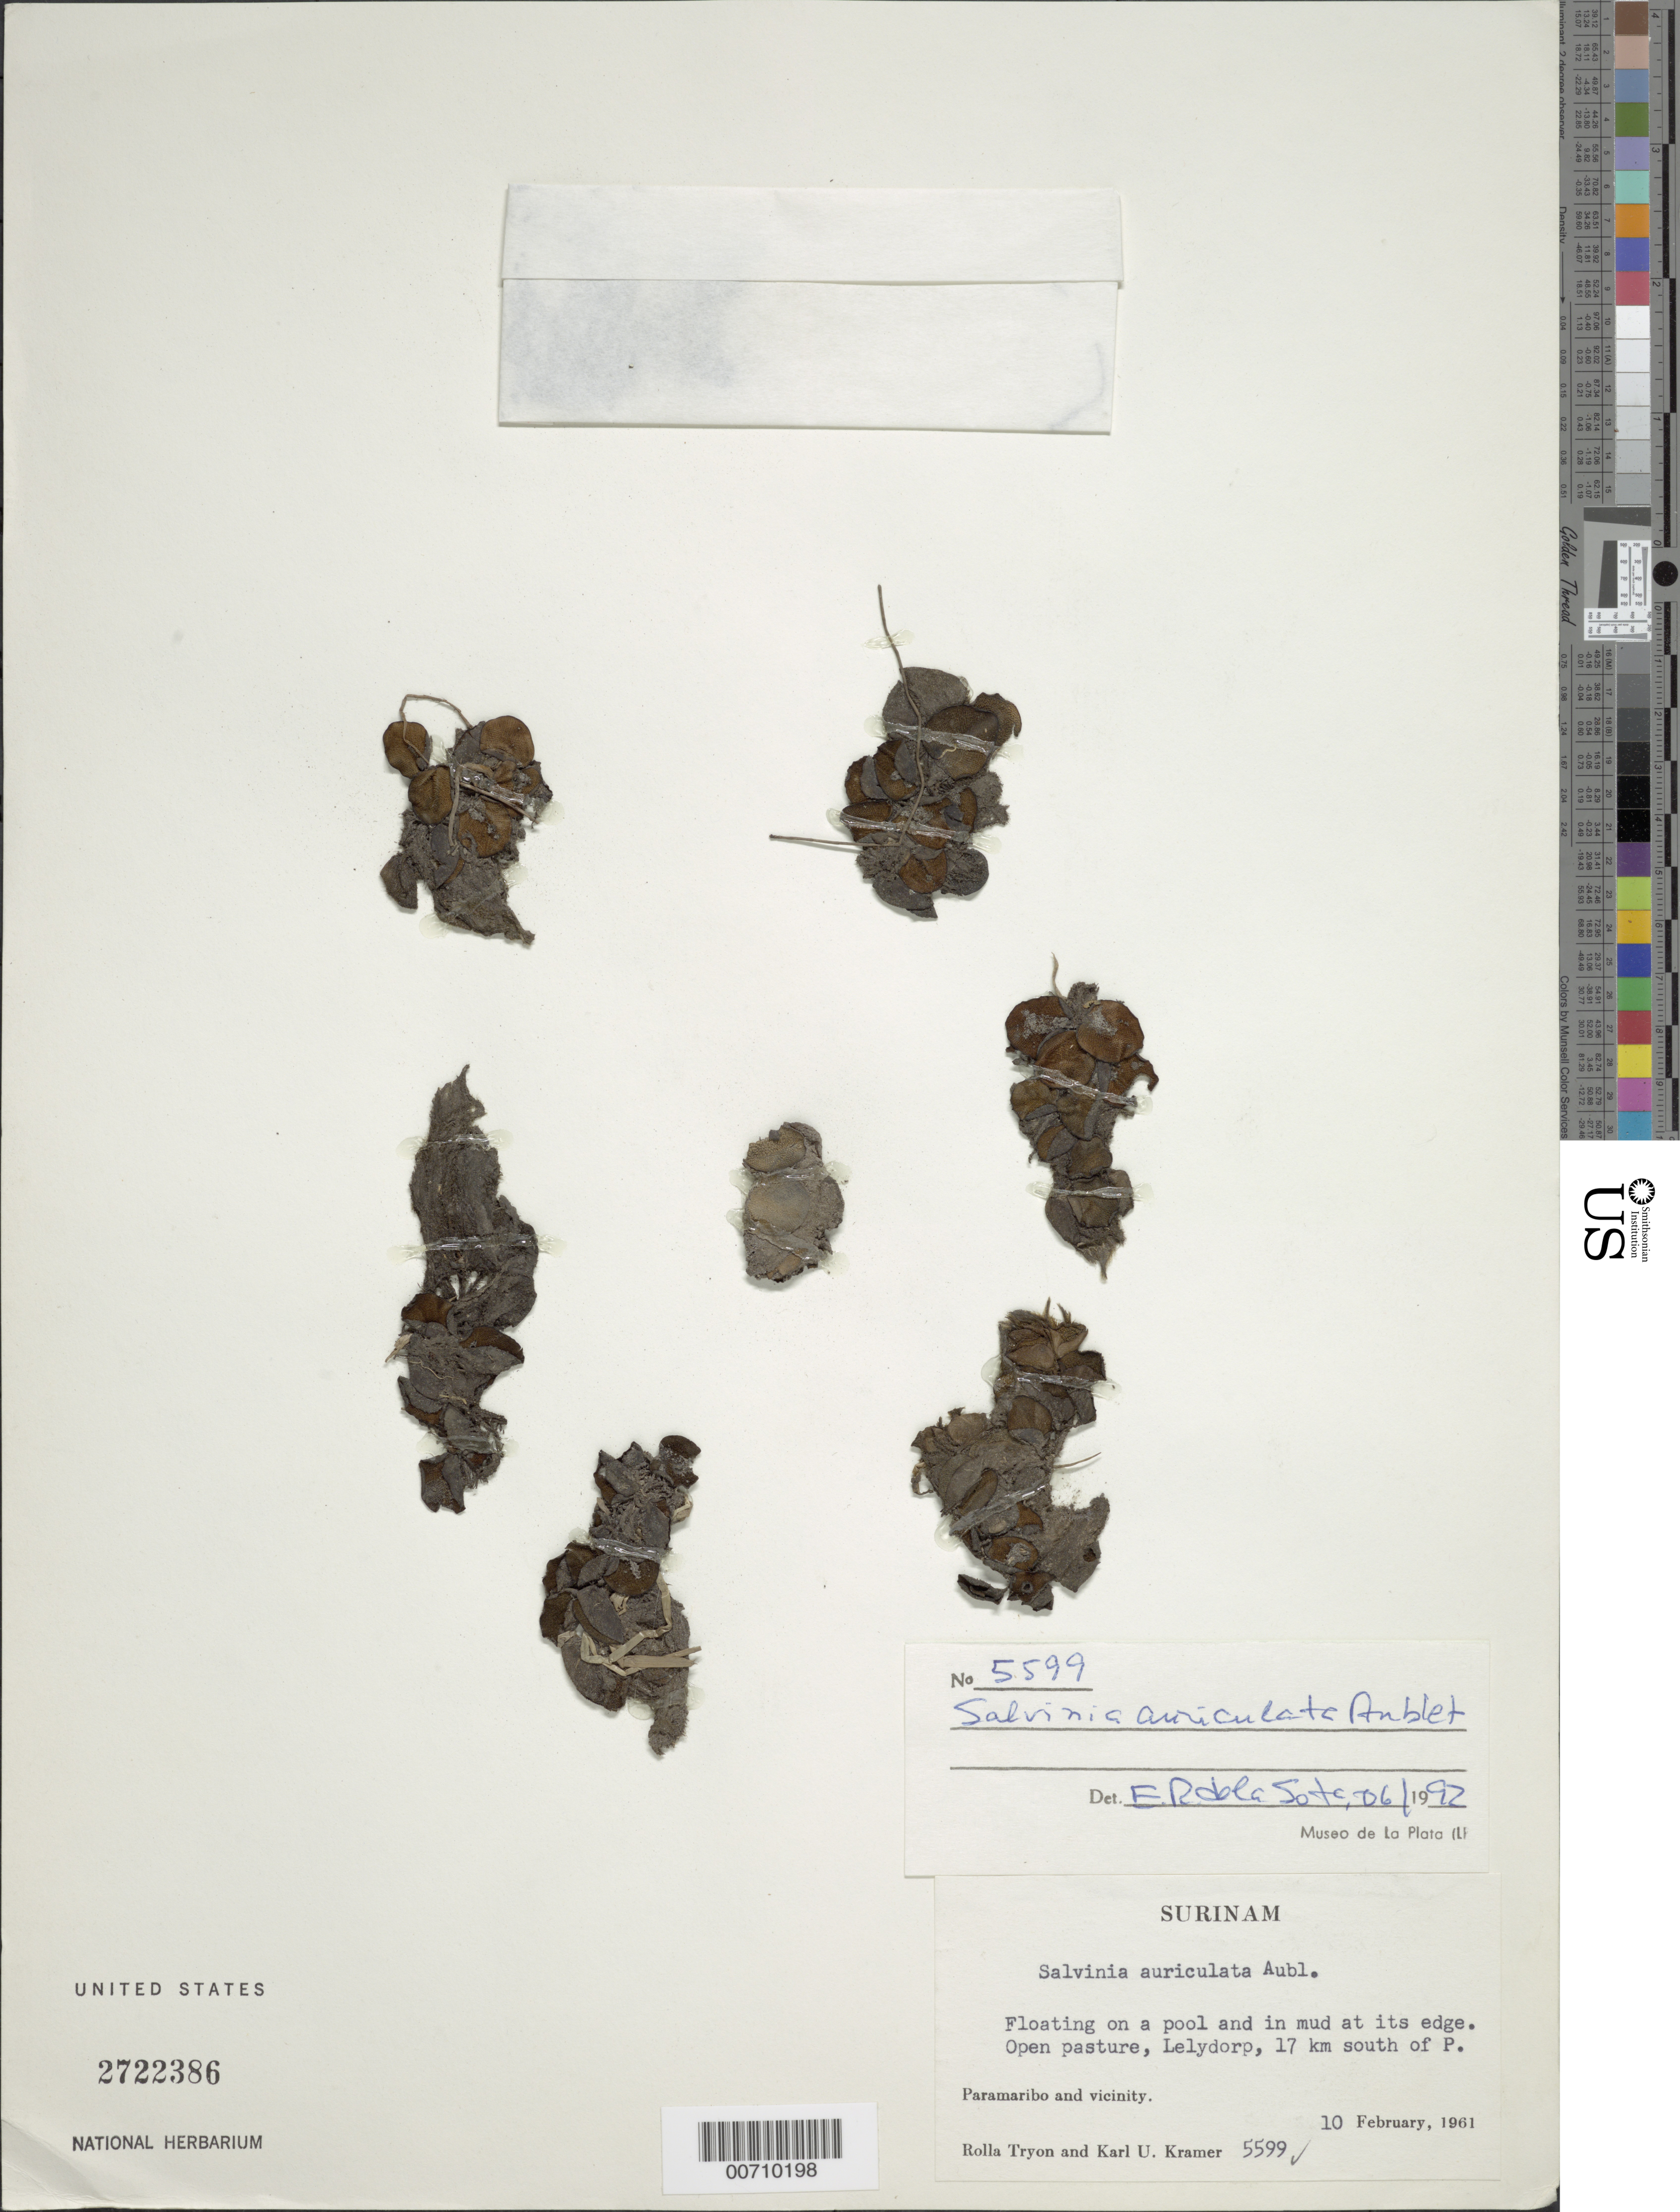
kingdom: Plantae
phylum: Tracheophyta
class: Polypodiopsida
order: Salviniales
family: Salviniaceae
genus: Salvinia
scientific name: Salvinia auriculata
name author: Aubl.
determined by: Sota, E. R. de la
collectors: R. M. Tryon & K. U. Kramer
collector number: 5599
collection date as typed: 10-Feb-61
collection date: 1961-02-10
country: Suriname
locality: Paramaribo, 17 km south of, Lelydorp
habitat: Open pasture, on a pool and in mud at its edge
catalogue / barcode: US 2722386